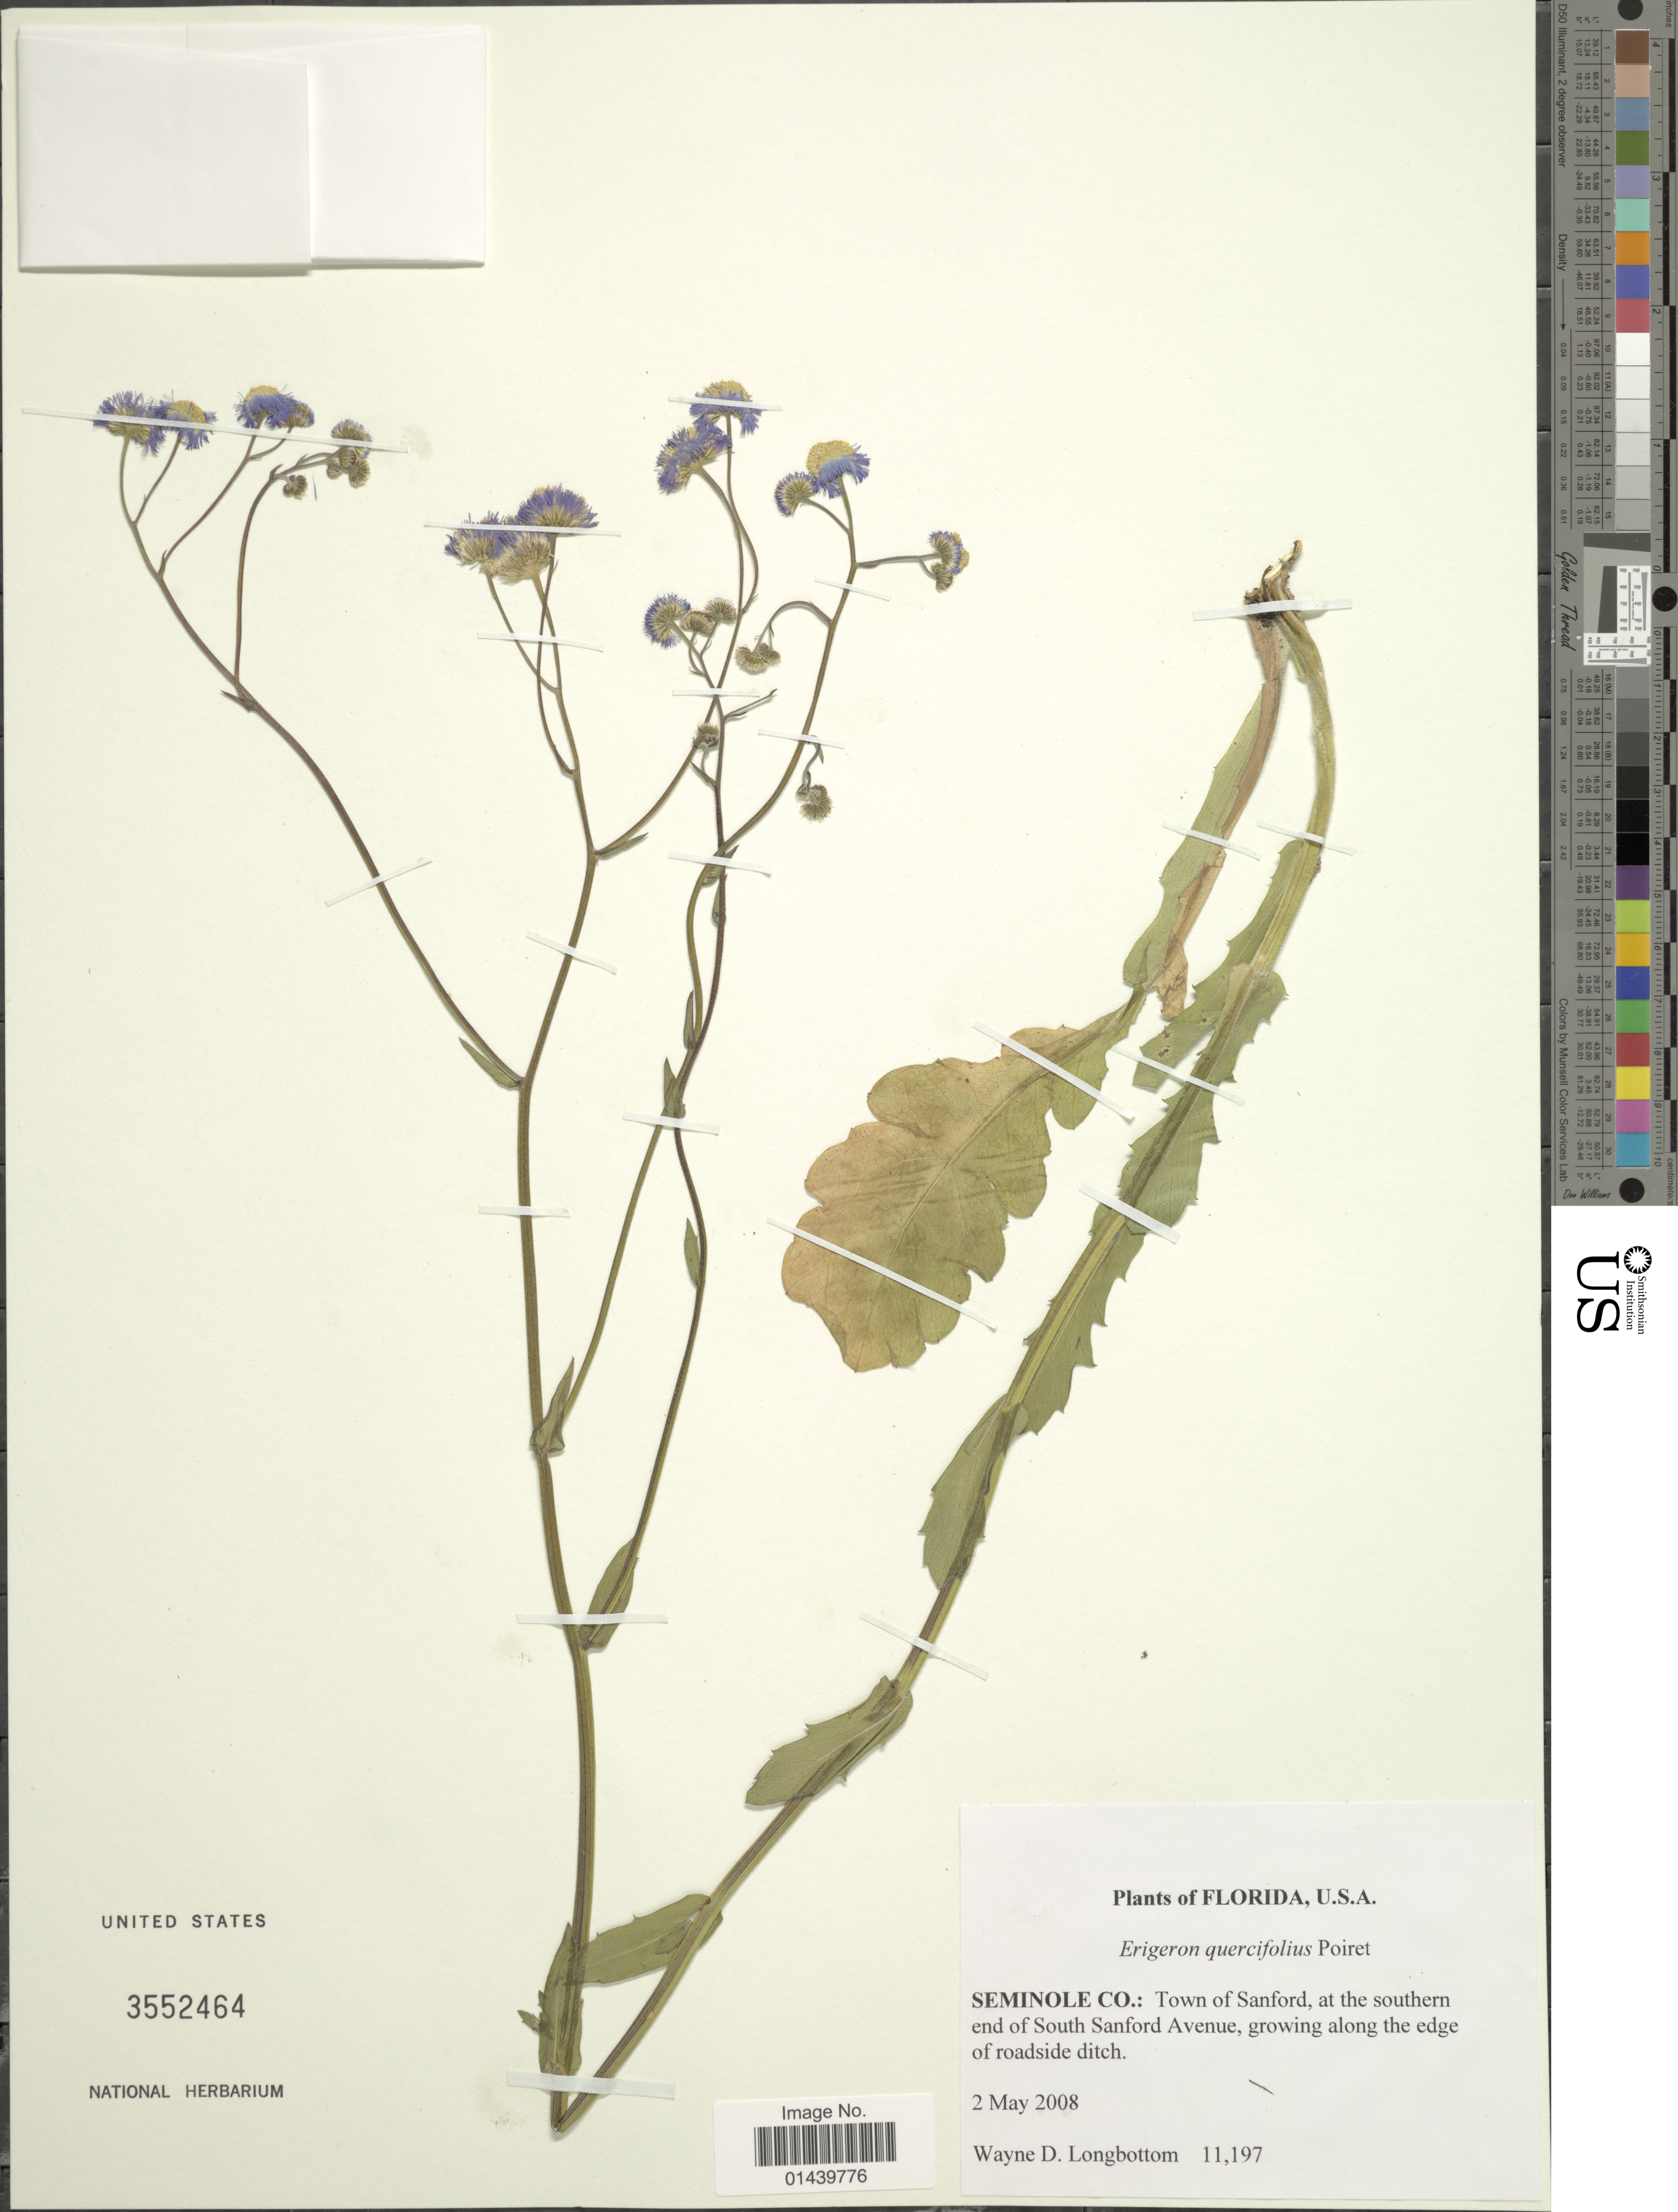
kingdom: Plantae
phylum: Tracheophyta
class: Magnoliopsida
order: Asterales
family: Asteraceae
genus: Erigeron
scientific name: Erigeron quercifolius Lam.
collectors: W. D. Longbottom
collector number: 11197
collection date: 2008-05-02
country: United States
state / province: Florida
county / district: Seminole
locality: Town of Sanford, at the southern end of South Sanford Avenue, growing along the edge of roadside ditch.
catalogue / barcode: US 3552464